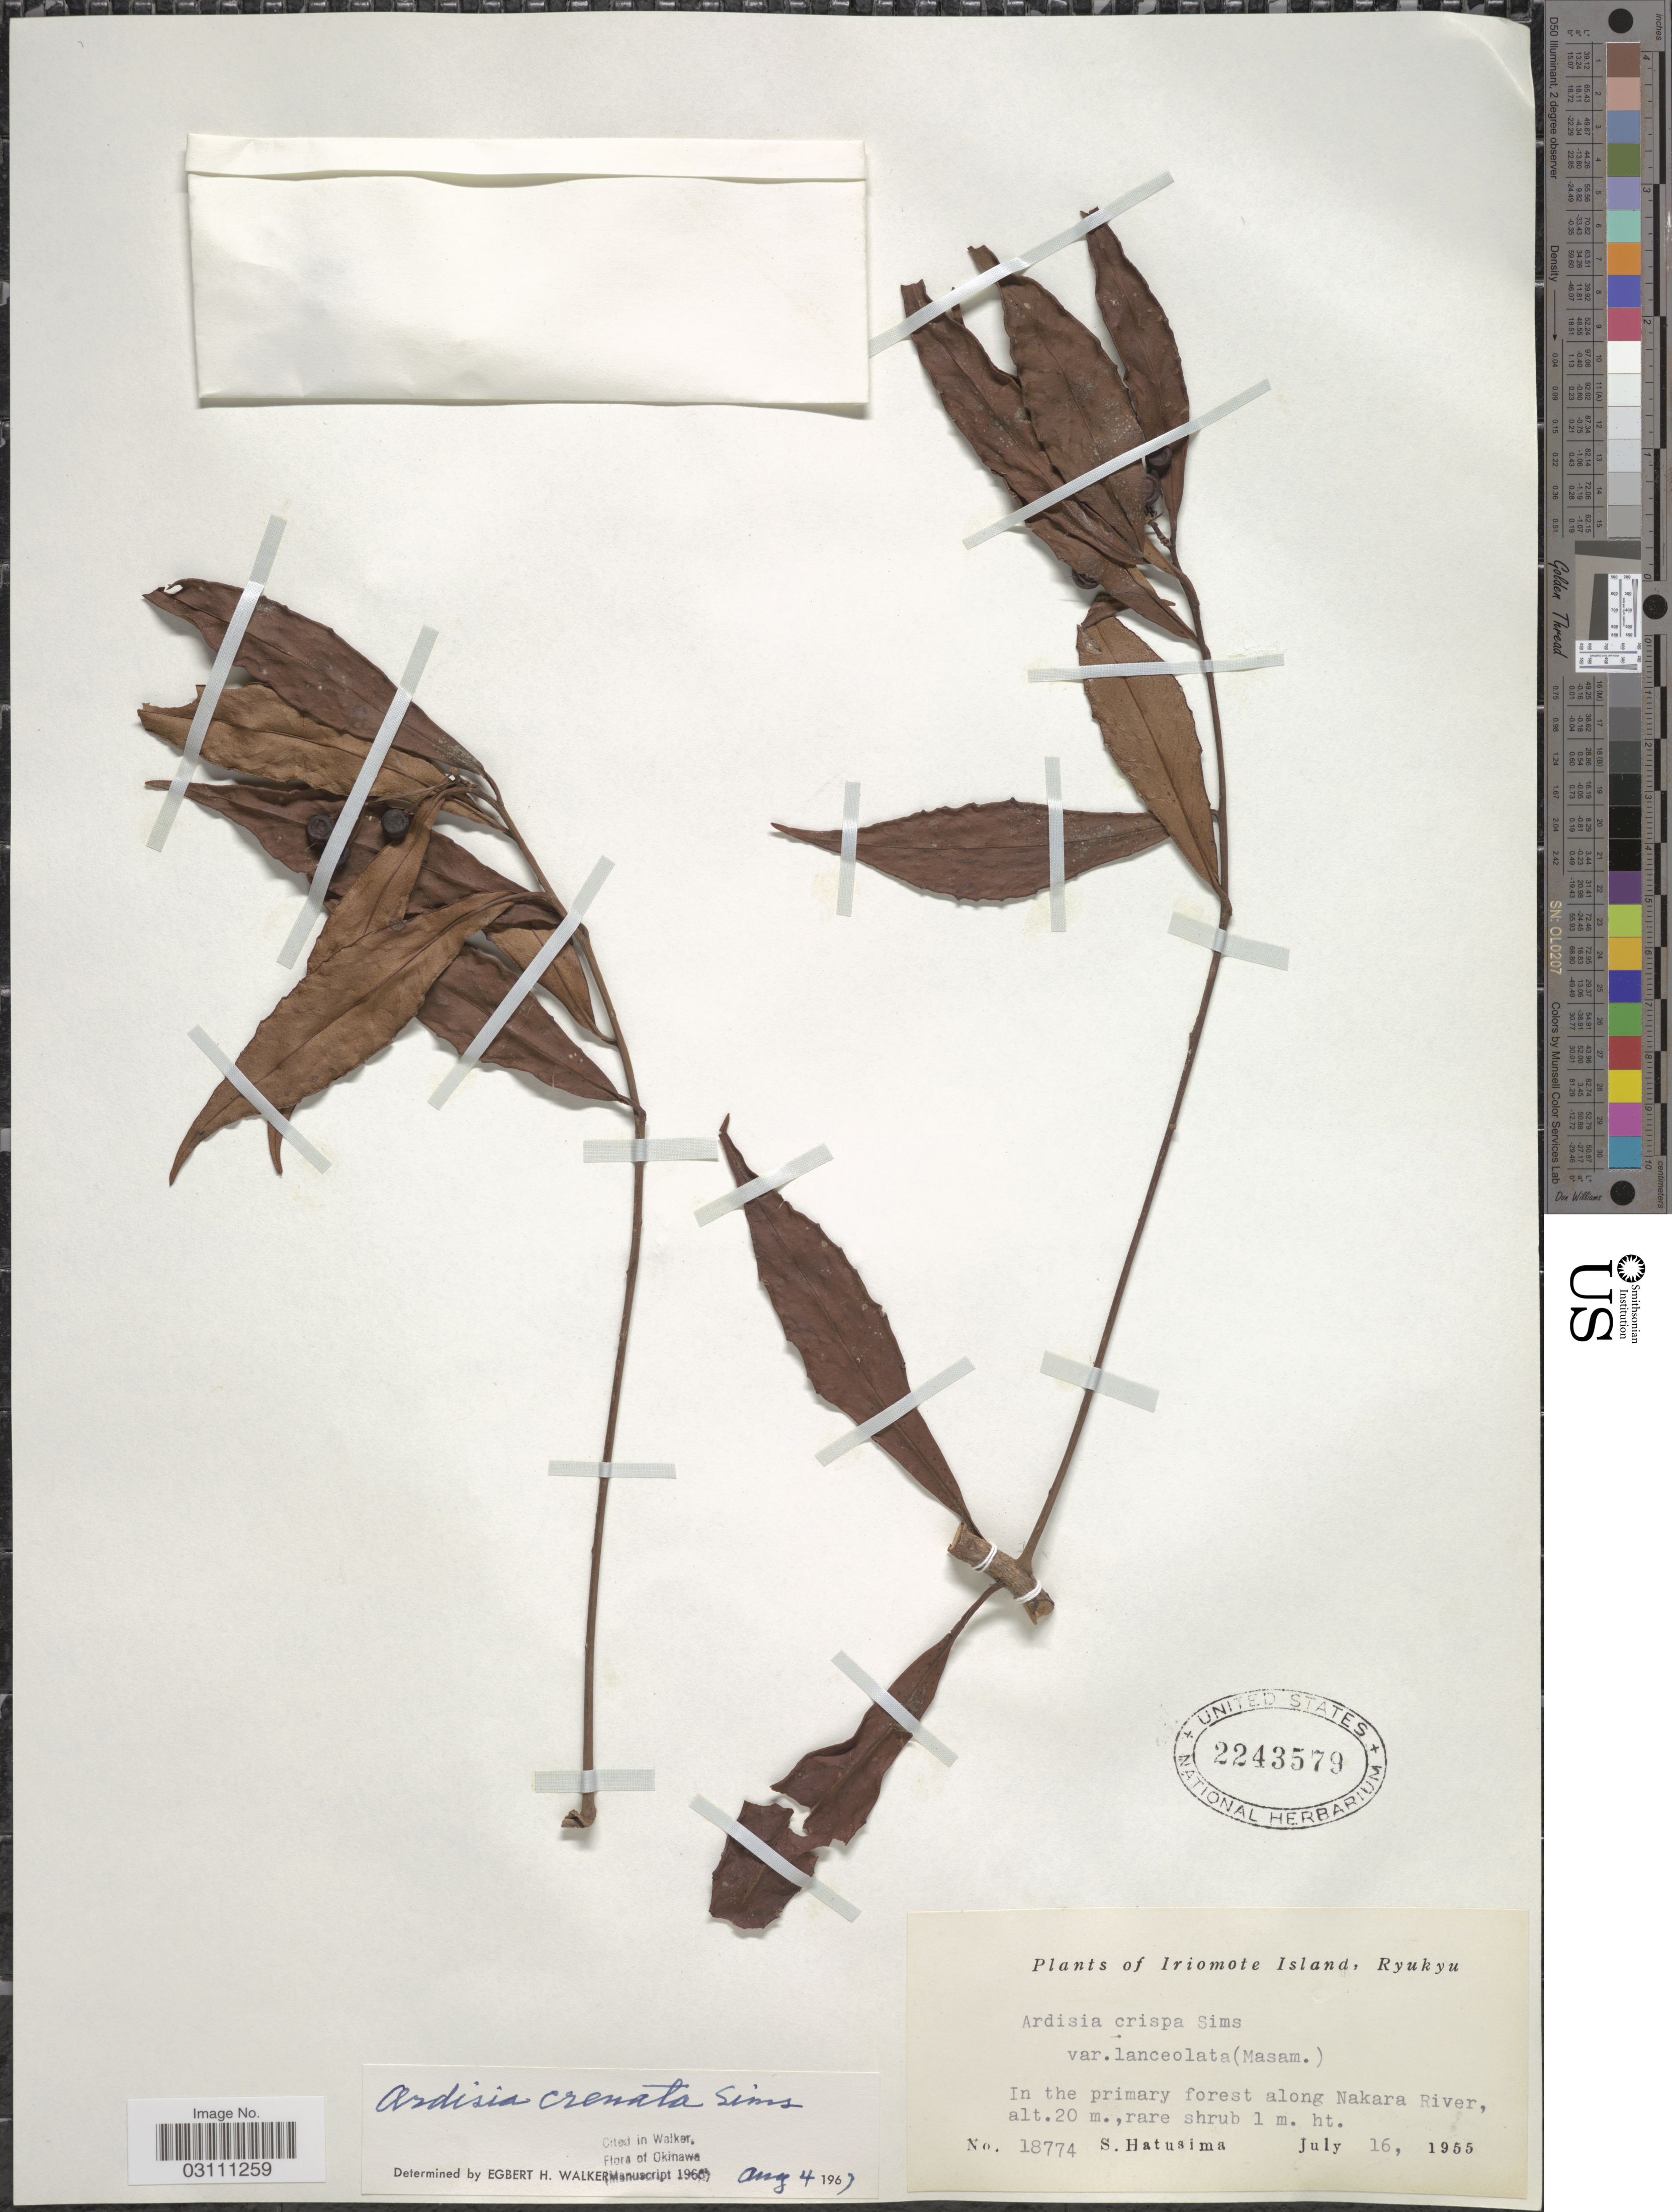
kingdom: Plantae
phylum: Tracheophyta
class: Magnoliopsida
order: Ericales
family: Primulaceae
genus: Ardisia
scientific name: Ardisia crenata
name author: Sims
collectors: S. Hatusima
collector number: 18774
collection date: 1955-07-16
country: Japan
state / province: Okinawa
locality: Iriomote Island, Ryukyu. In the primary forest along Nakara River.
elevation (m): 20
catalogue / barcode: US 2243579